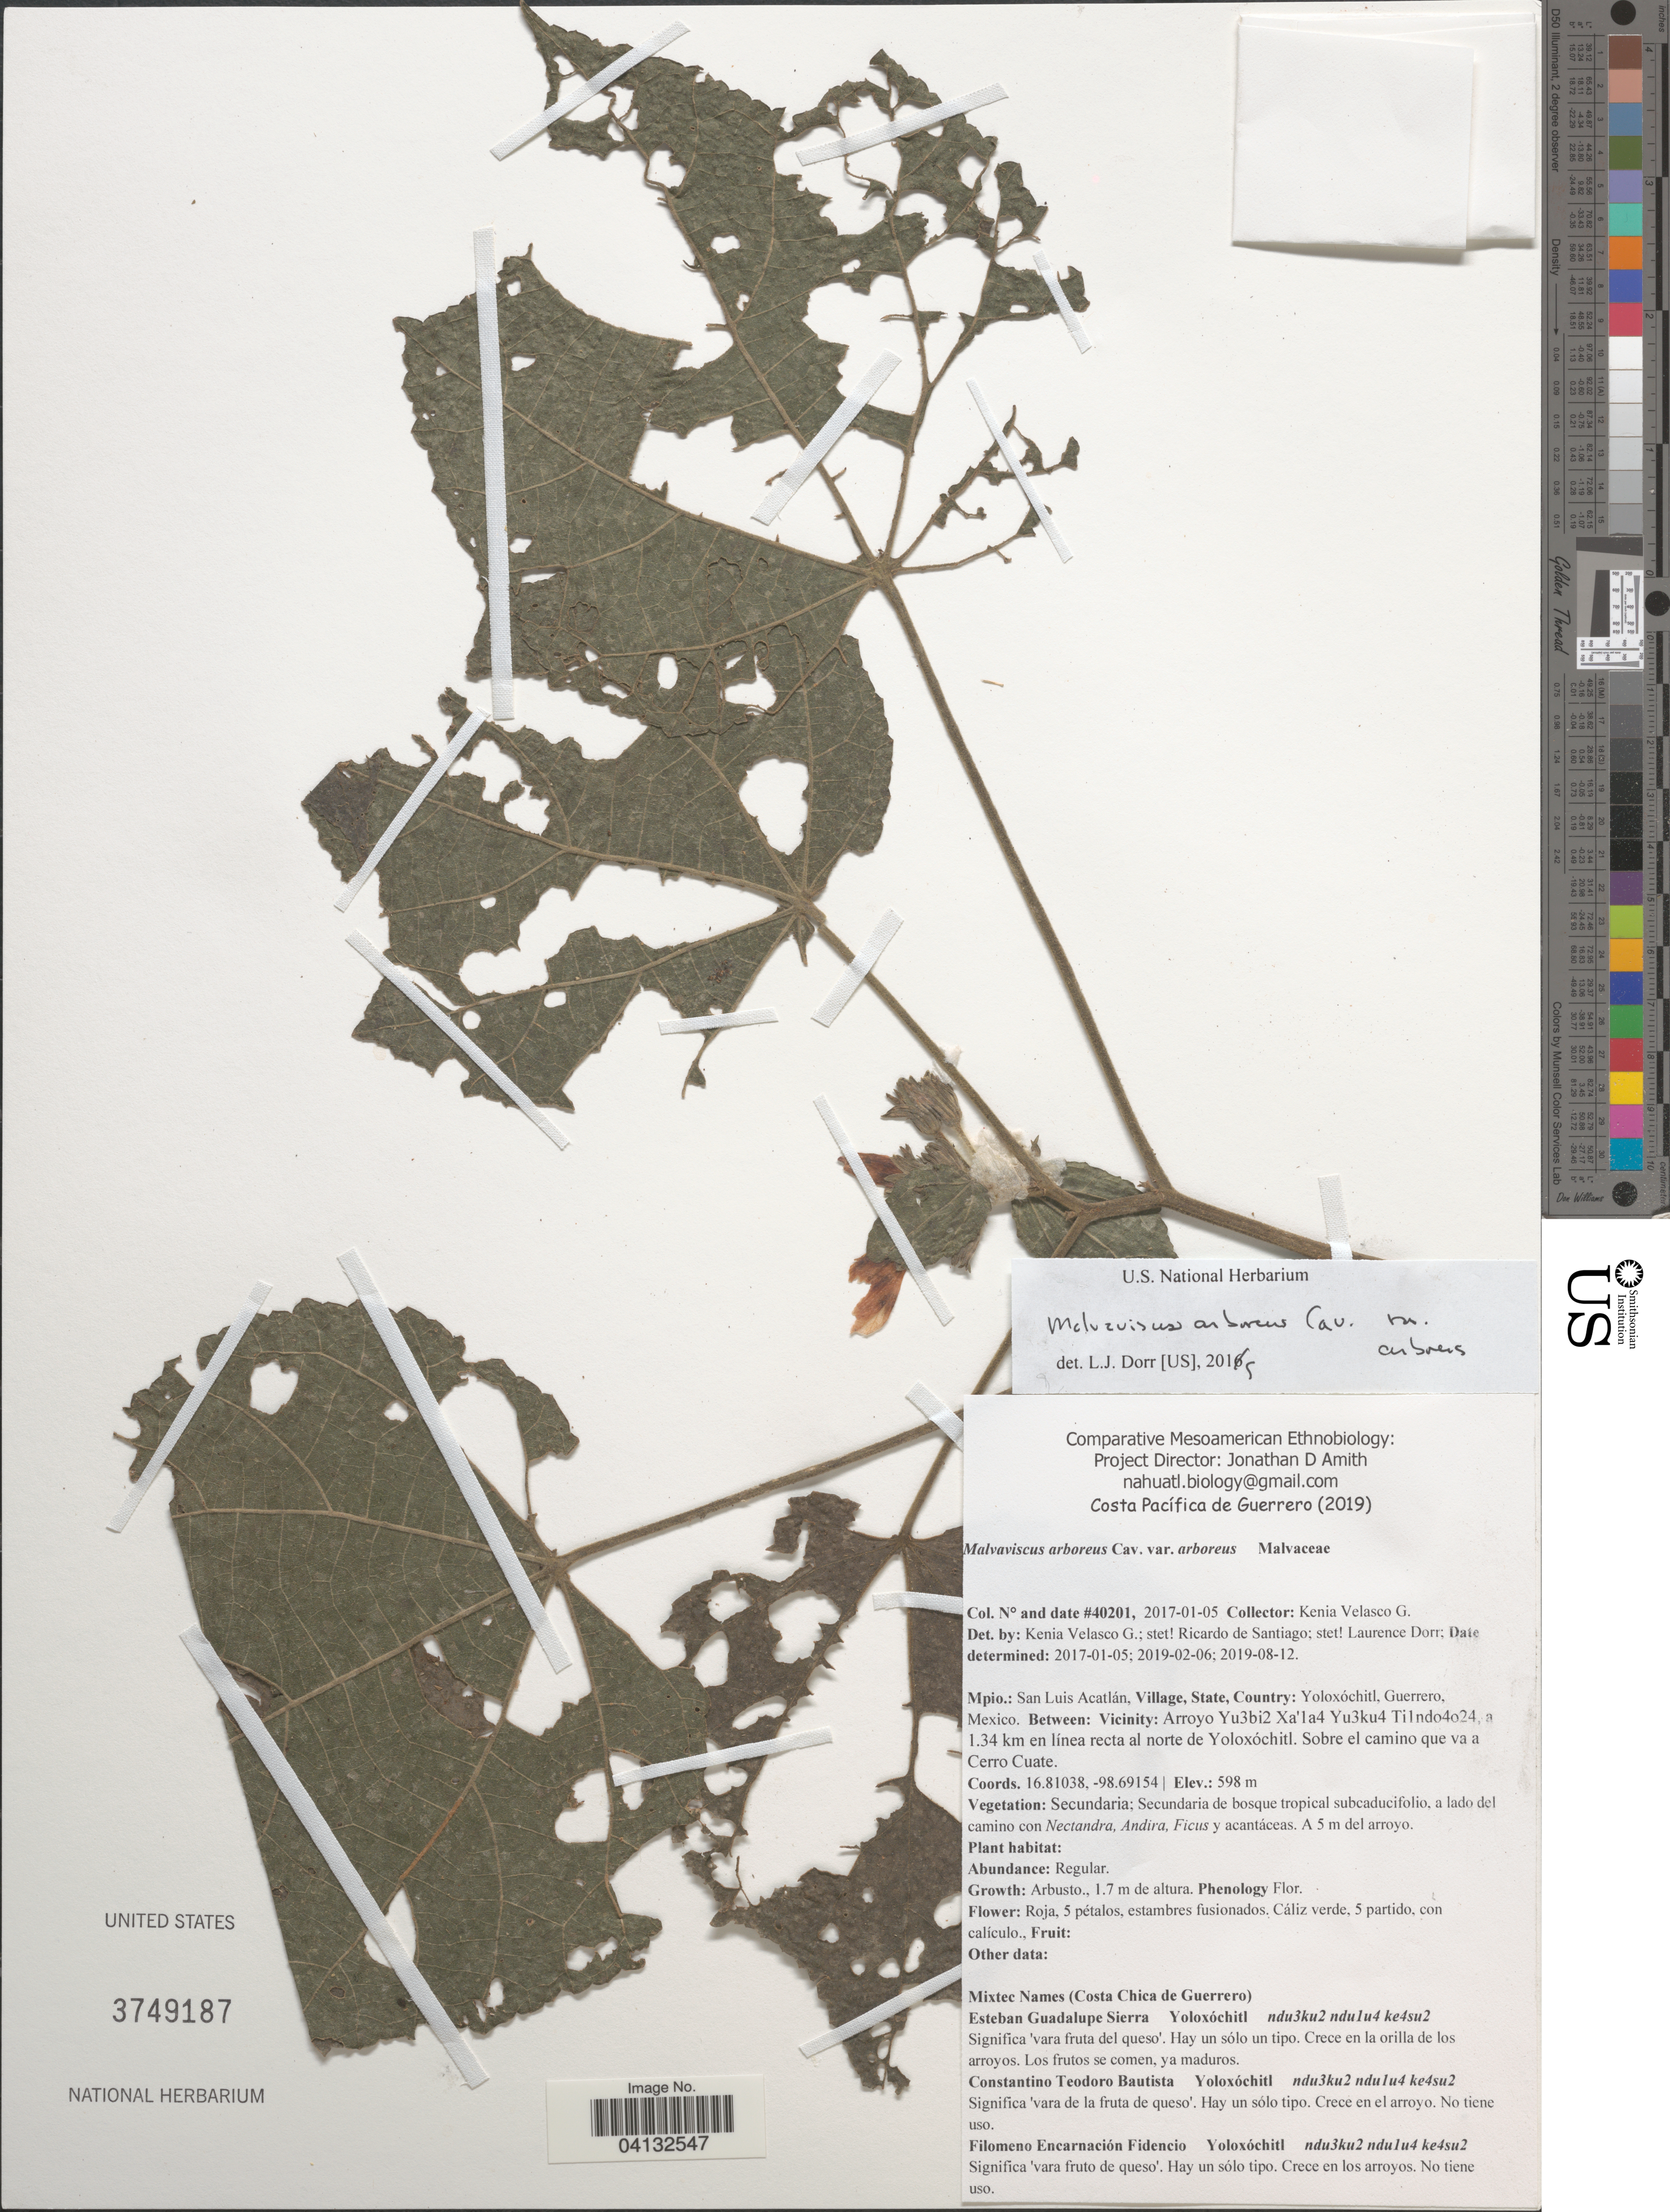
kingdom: Plantae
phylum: Tracheophyta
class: Magnoliopsida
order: Malvales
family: Malvaceae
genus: Malvaviscus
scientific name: Malvaviscus arboreus var. arboreus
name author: Cav.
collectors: K. Velasco Gutiérrez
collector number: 40201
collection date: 2017-01-05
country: Mexico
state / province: Guerrero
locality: Mpio.: San Luis Acatlán, Village: Yoloxóchitl. Between: Vicinity: Arroyo Yu3bi2 Xa'la4 Yu3ku4 Tilndo-4o24, a 1.34 km en línea recta al norte de Yoloxóchitl. Sobre el camino que va a Cerro Cuate.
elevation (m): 598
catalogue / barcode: US 3749187